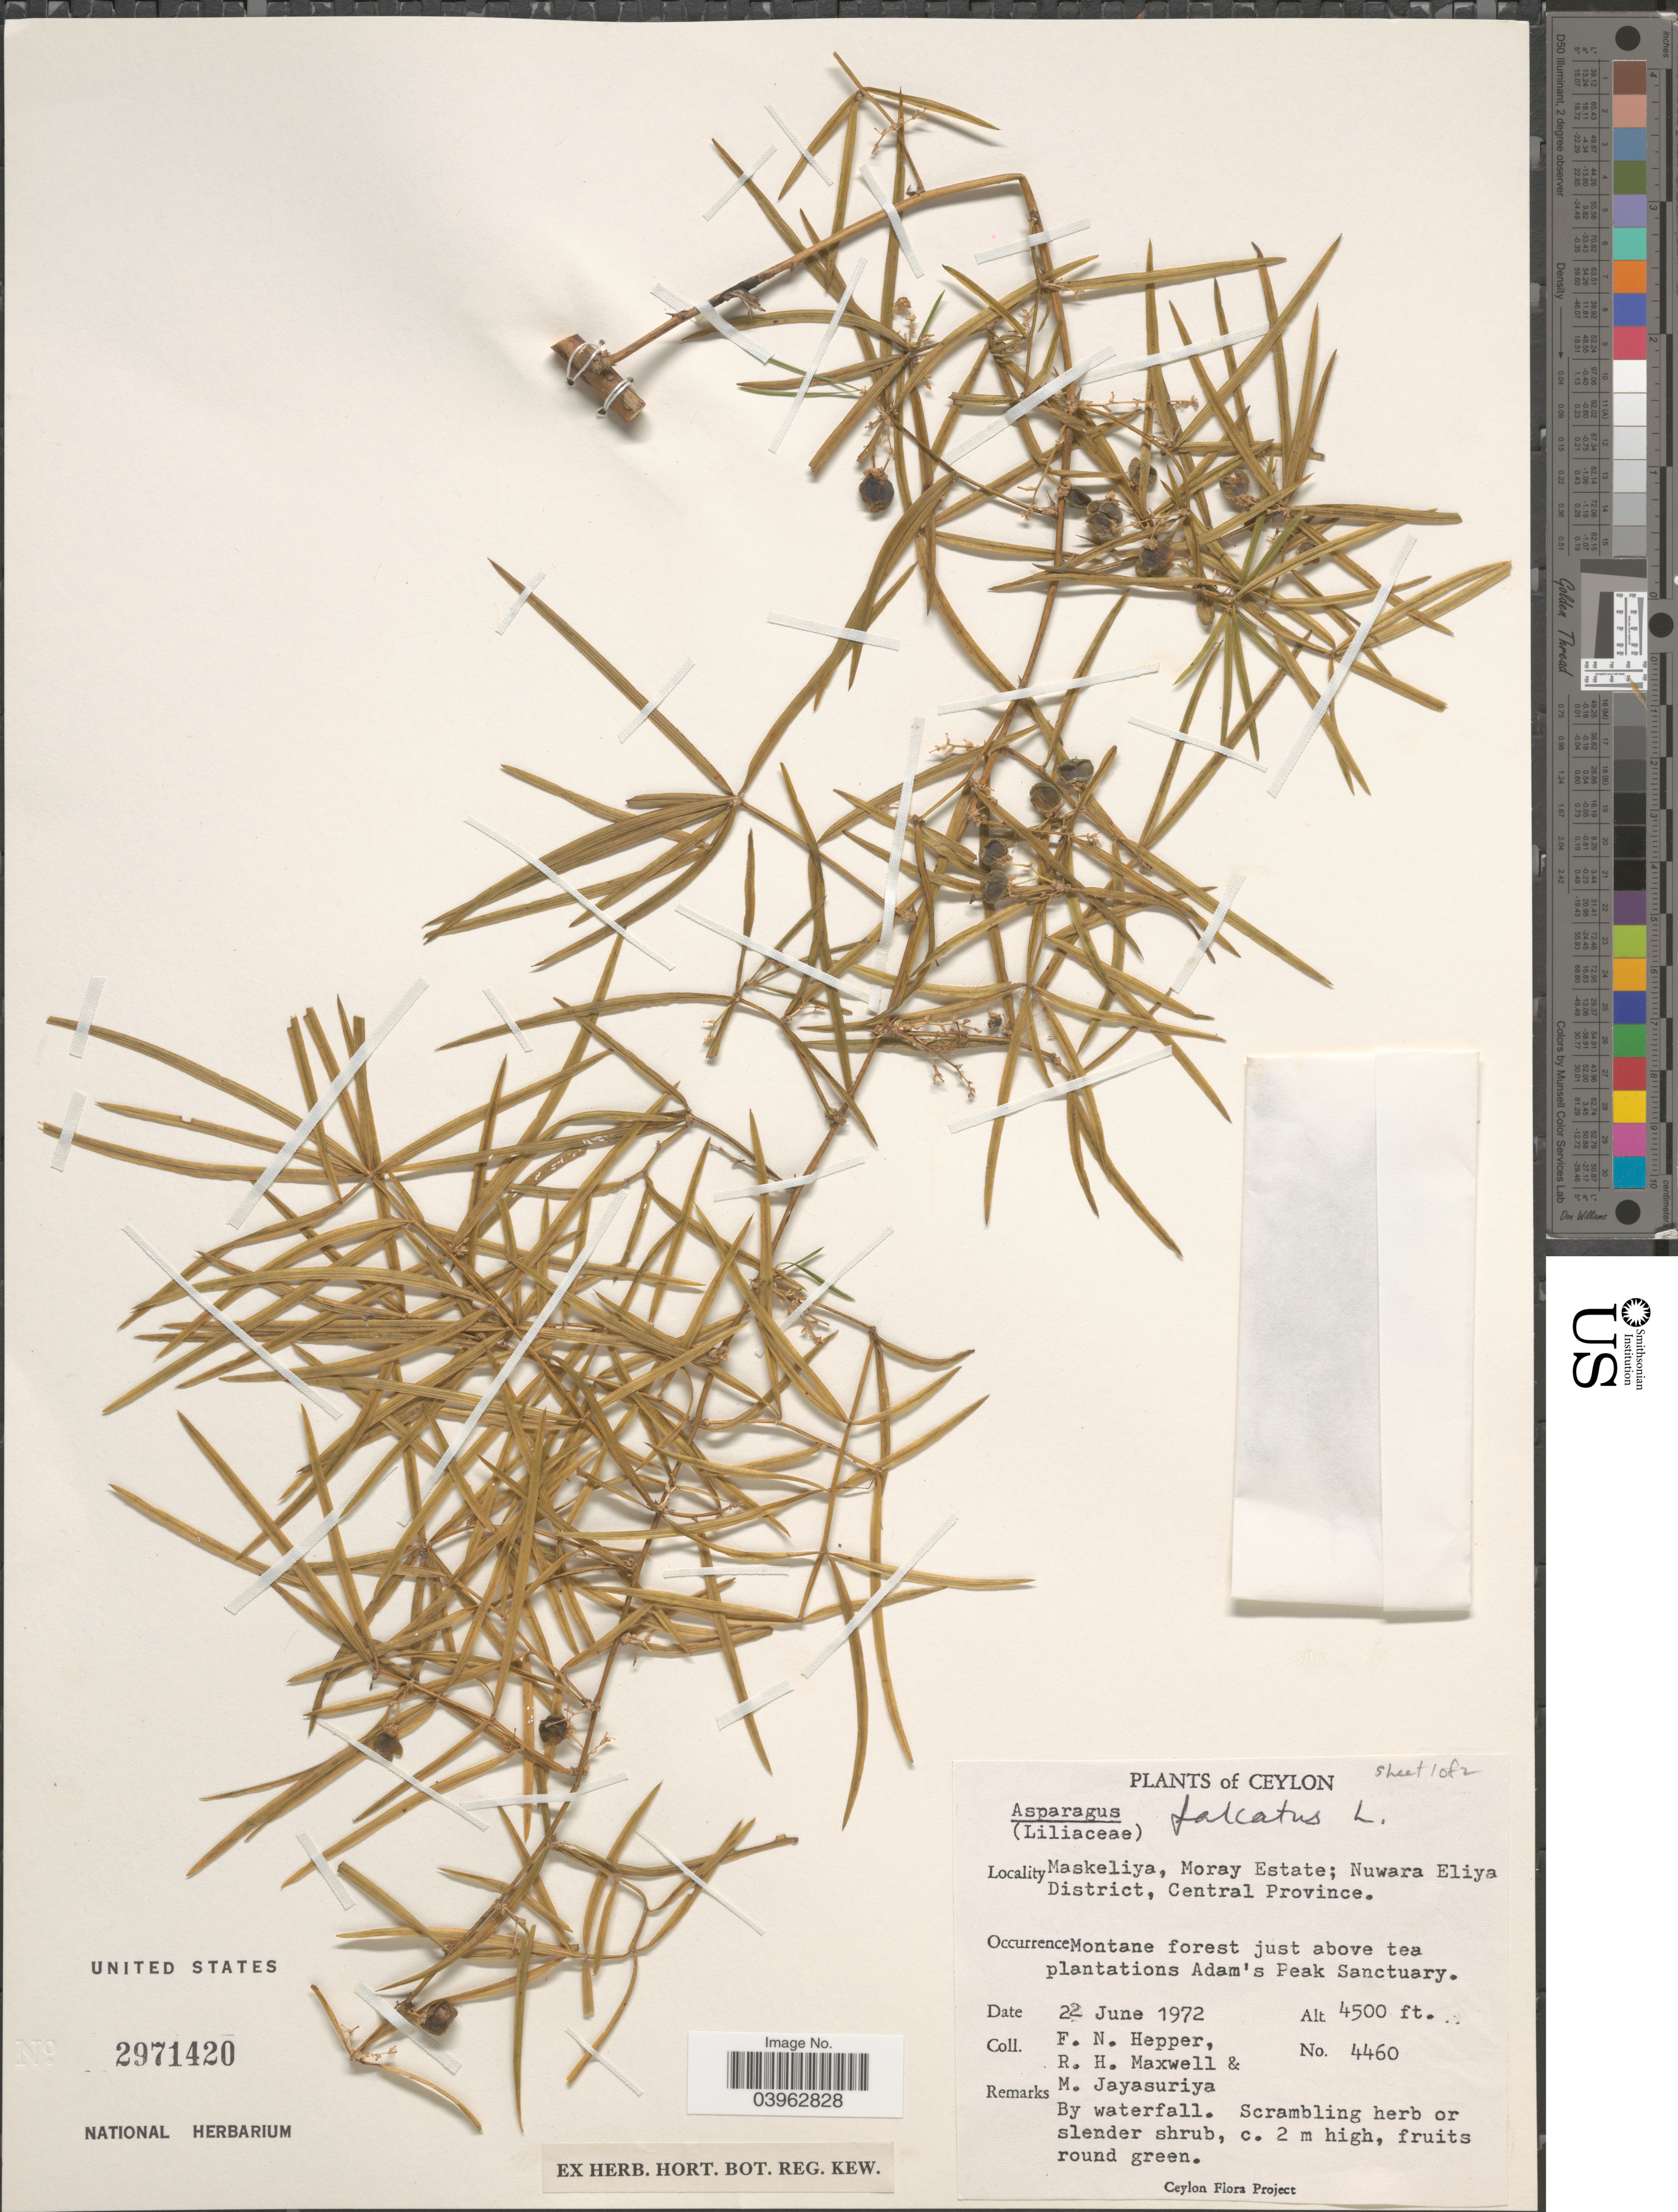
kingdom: Plantae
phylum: Tracheophyta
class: Liliopsida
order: Asparagales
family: Asparagaceae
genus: Asparagus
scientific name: Asparagus falcatus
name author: L.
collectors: F. Hepper, R. Maxwell & M. Jayasuriya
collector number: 4460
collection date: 1972-06-22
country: Sri Lanka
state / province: Central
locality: Ceylon. Maskeliya, Moray Estate; Nuwara Eliya District. Montane forest just above tea plantations Adam's Peak Sanctuary.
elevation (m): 1372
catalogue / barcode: US 2971420